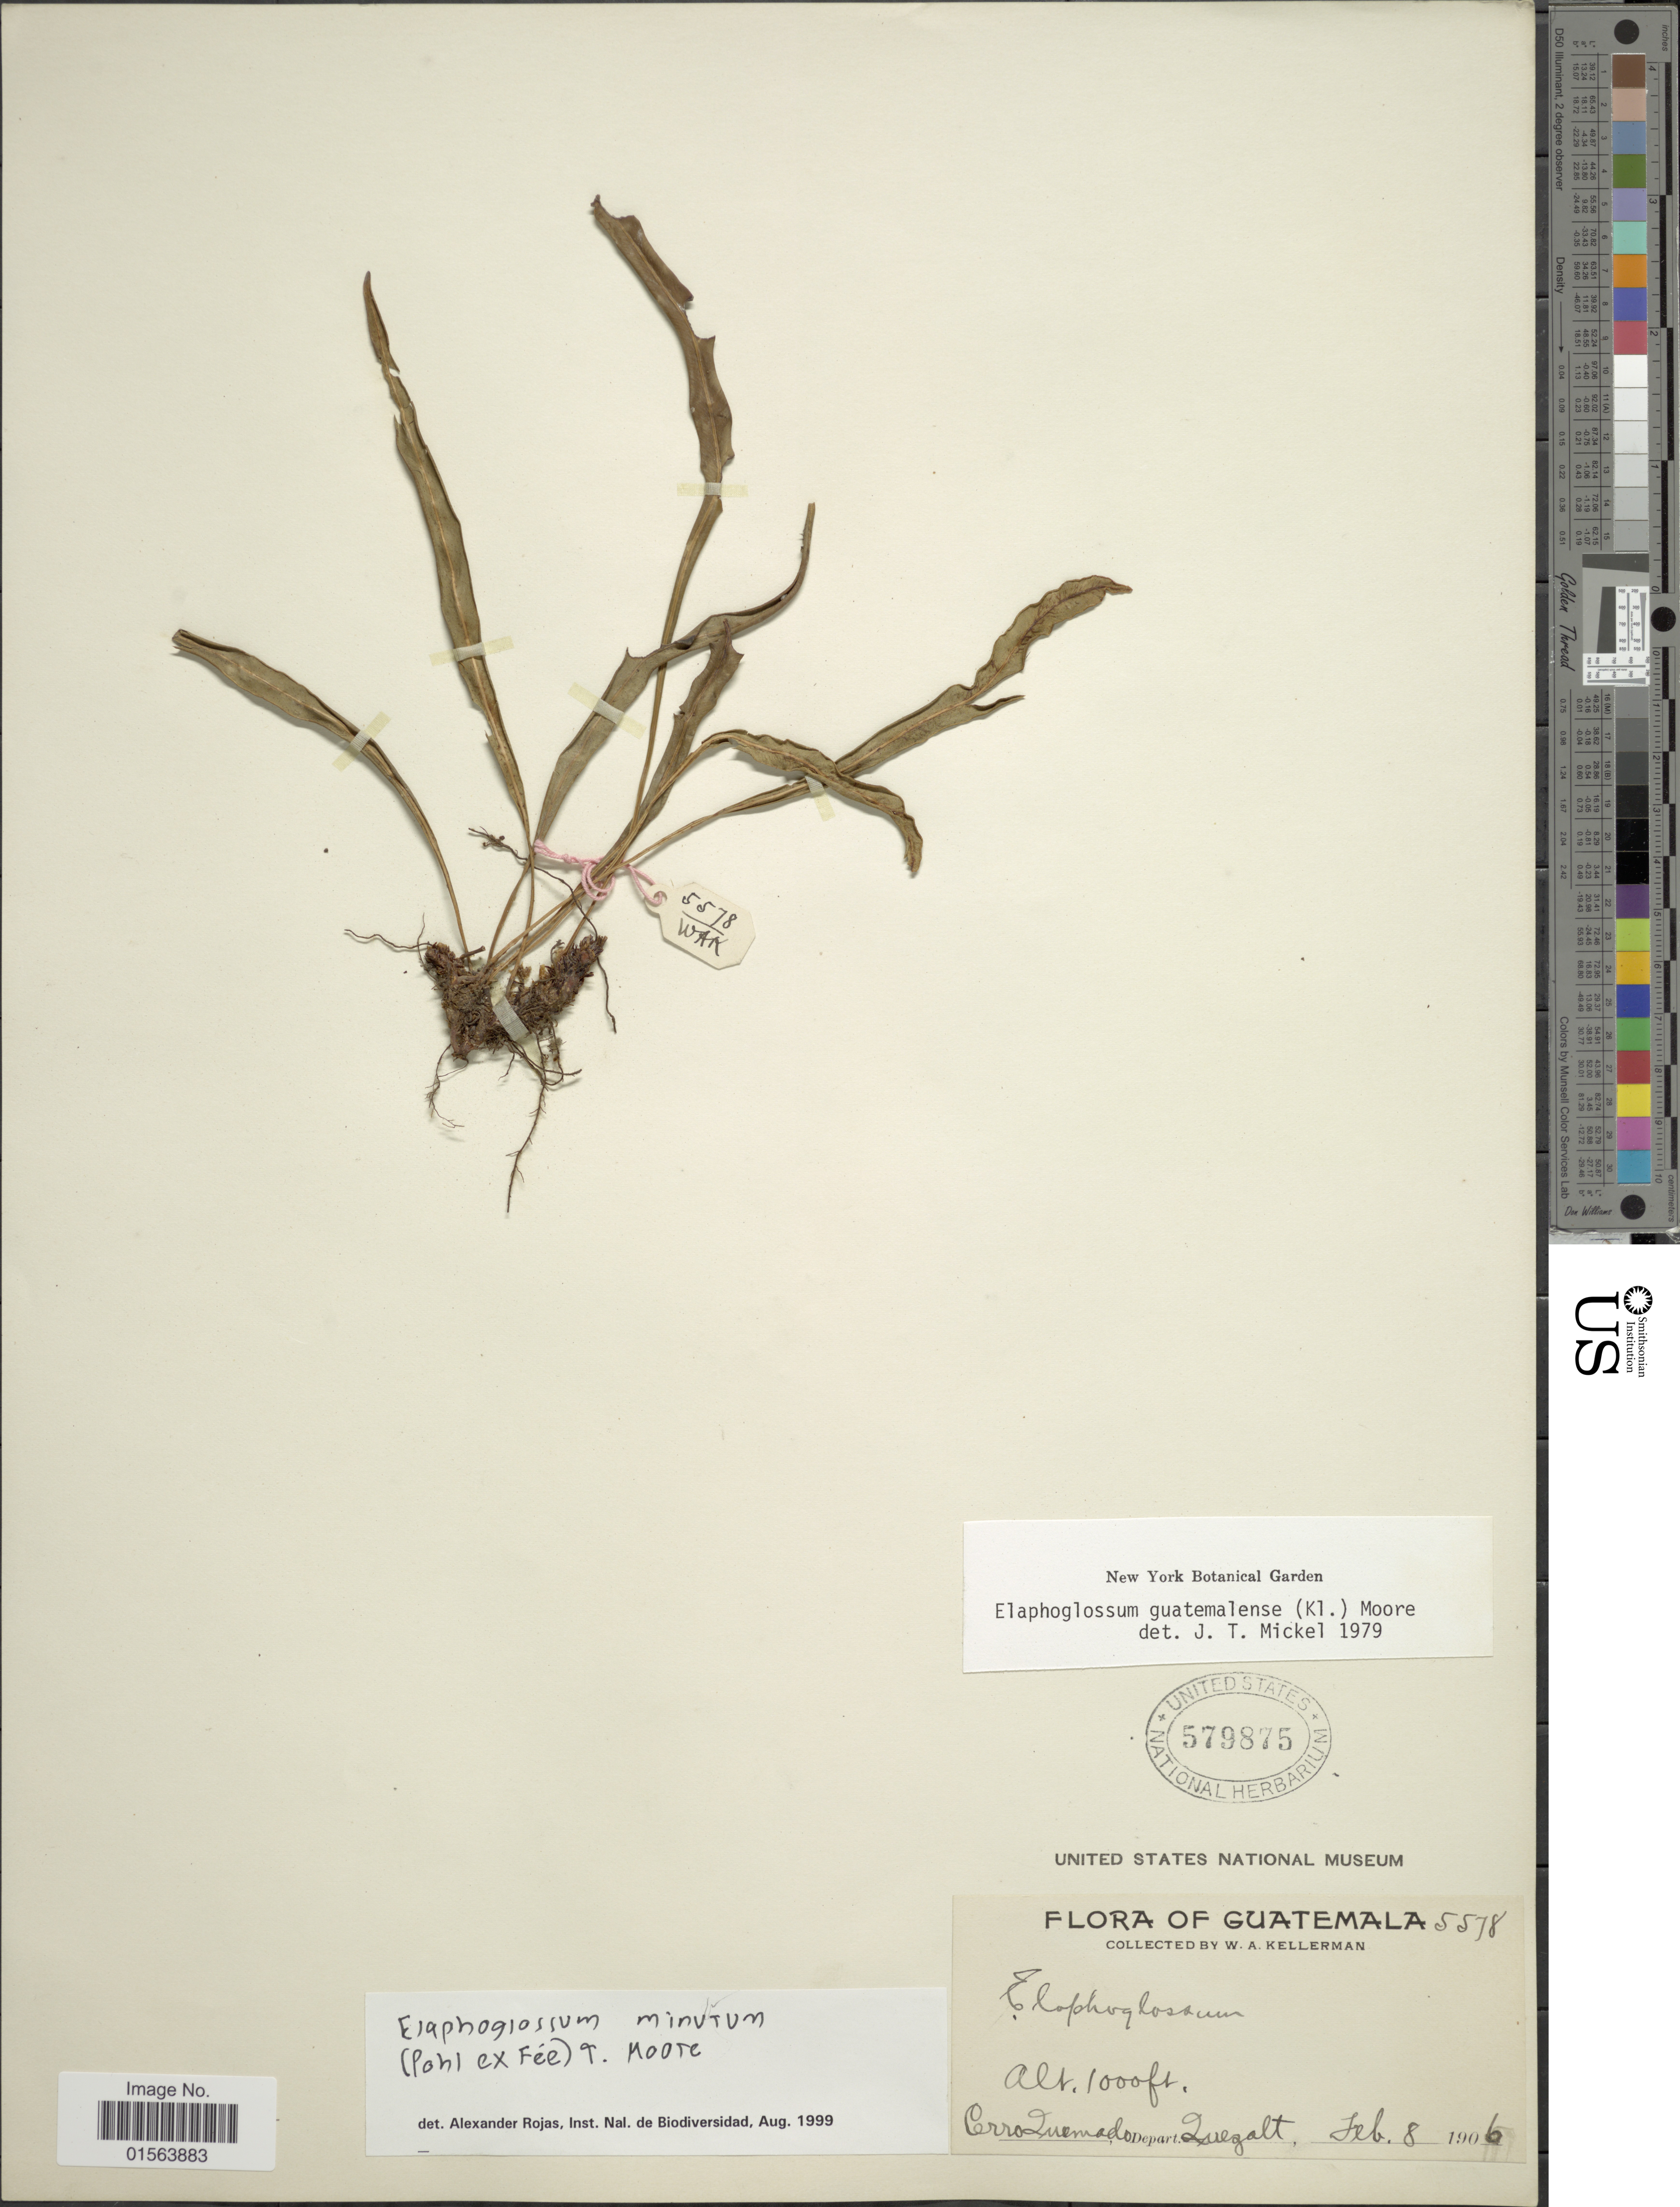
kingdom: Plantae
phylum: Tracheophyta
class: Polypodiopsida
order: Polypodiales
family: Dryopteridaceae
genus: Elaphoglossum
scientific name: Elaphoglossum guatemalense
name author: (Klotzsch) T. Moore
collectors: W. Kellerman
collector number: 5578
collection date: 1906-02-08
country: Guatemala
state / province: Quetzaltenango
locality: Cerro Quemado, Depart. Quezalt.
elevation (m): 305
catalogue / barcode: US 579875